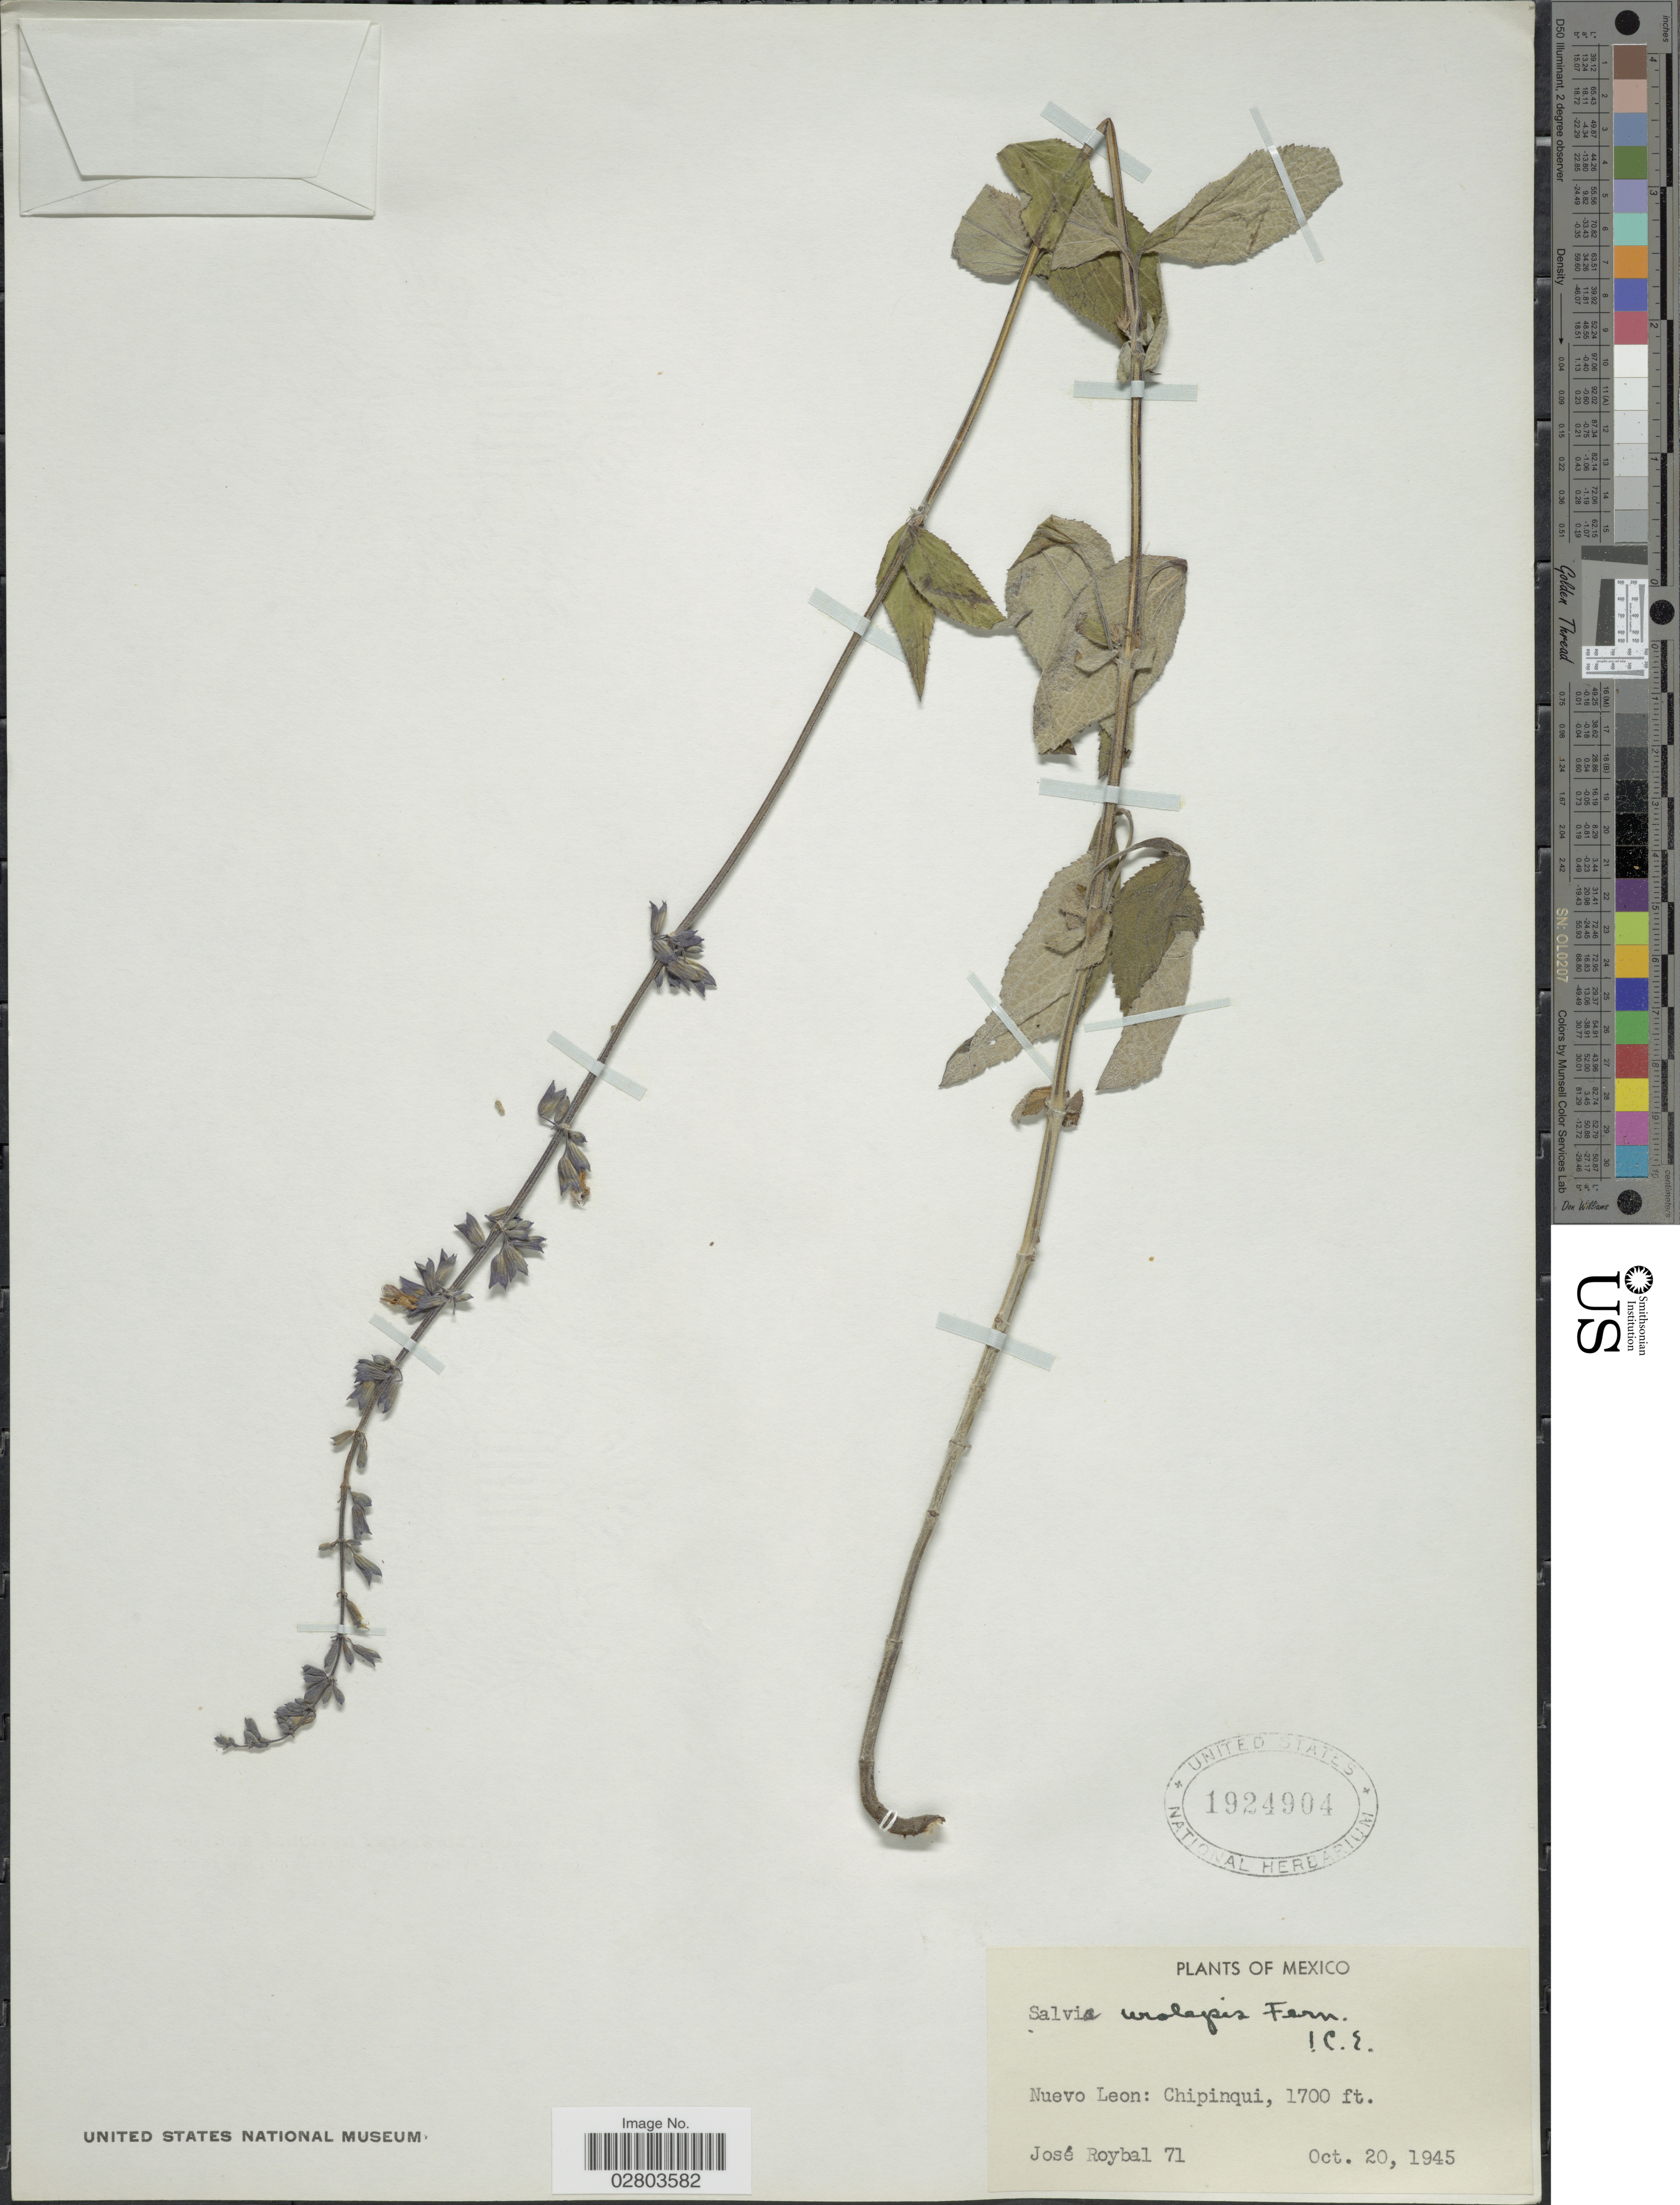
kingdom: Plantae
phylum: Tracheophyta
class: Magnoliopsida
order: Lamiales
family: Lamiaceae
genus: Salvia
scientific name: Salvia urolepis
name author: Fernald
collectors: J. Roybal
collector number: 71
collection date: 1945-10-20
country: Mexico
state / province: Nuevo León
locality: Chipinqui.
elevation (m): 518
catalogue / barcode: US 1924904